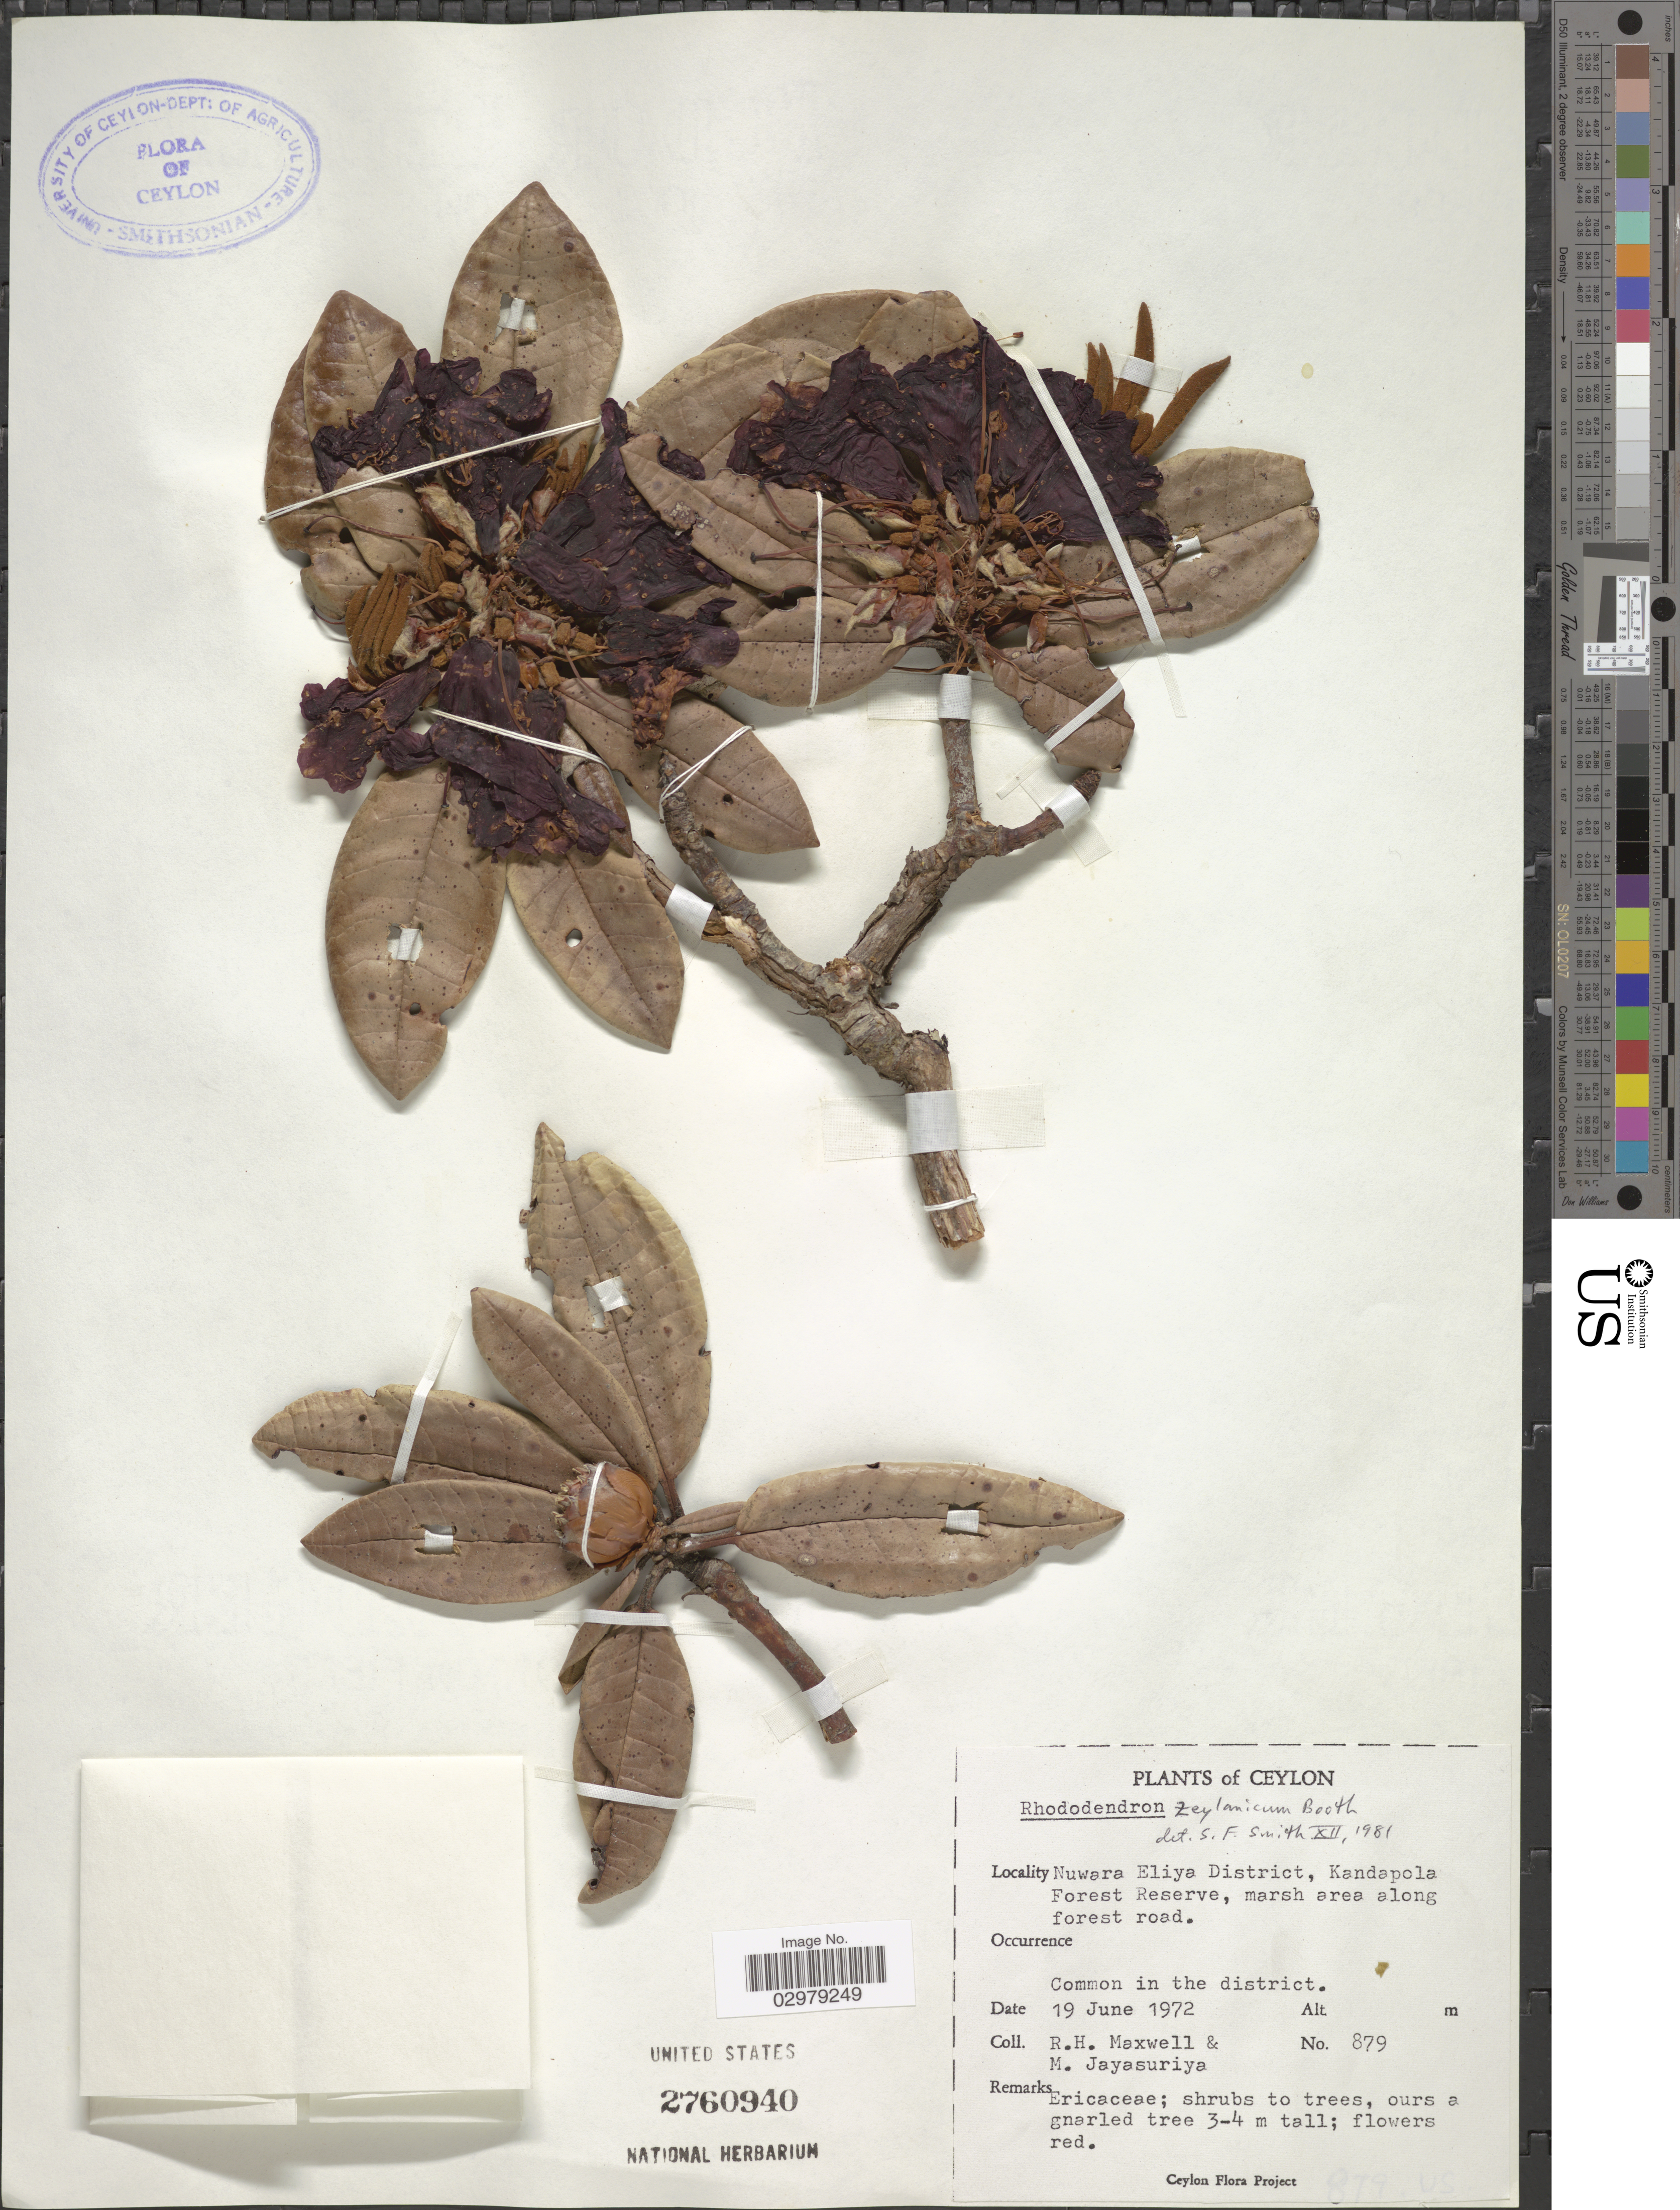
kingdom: Plantae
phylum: Tracheophyta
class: Magnoliopsida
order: Ericales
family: Ericaceae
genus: Rhododendron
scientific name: Rhododendron zeylanicum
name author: Booth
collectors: R. Maxwell & M. Jayasuriya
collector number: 879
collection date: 1972-06-19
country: Sri Lanka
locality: Ceylon. Nuwara Eliya District, Kandapola Forest Reserve, marsh area along forest road. Common in the district.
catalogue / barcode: US 2760940